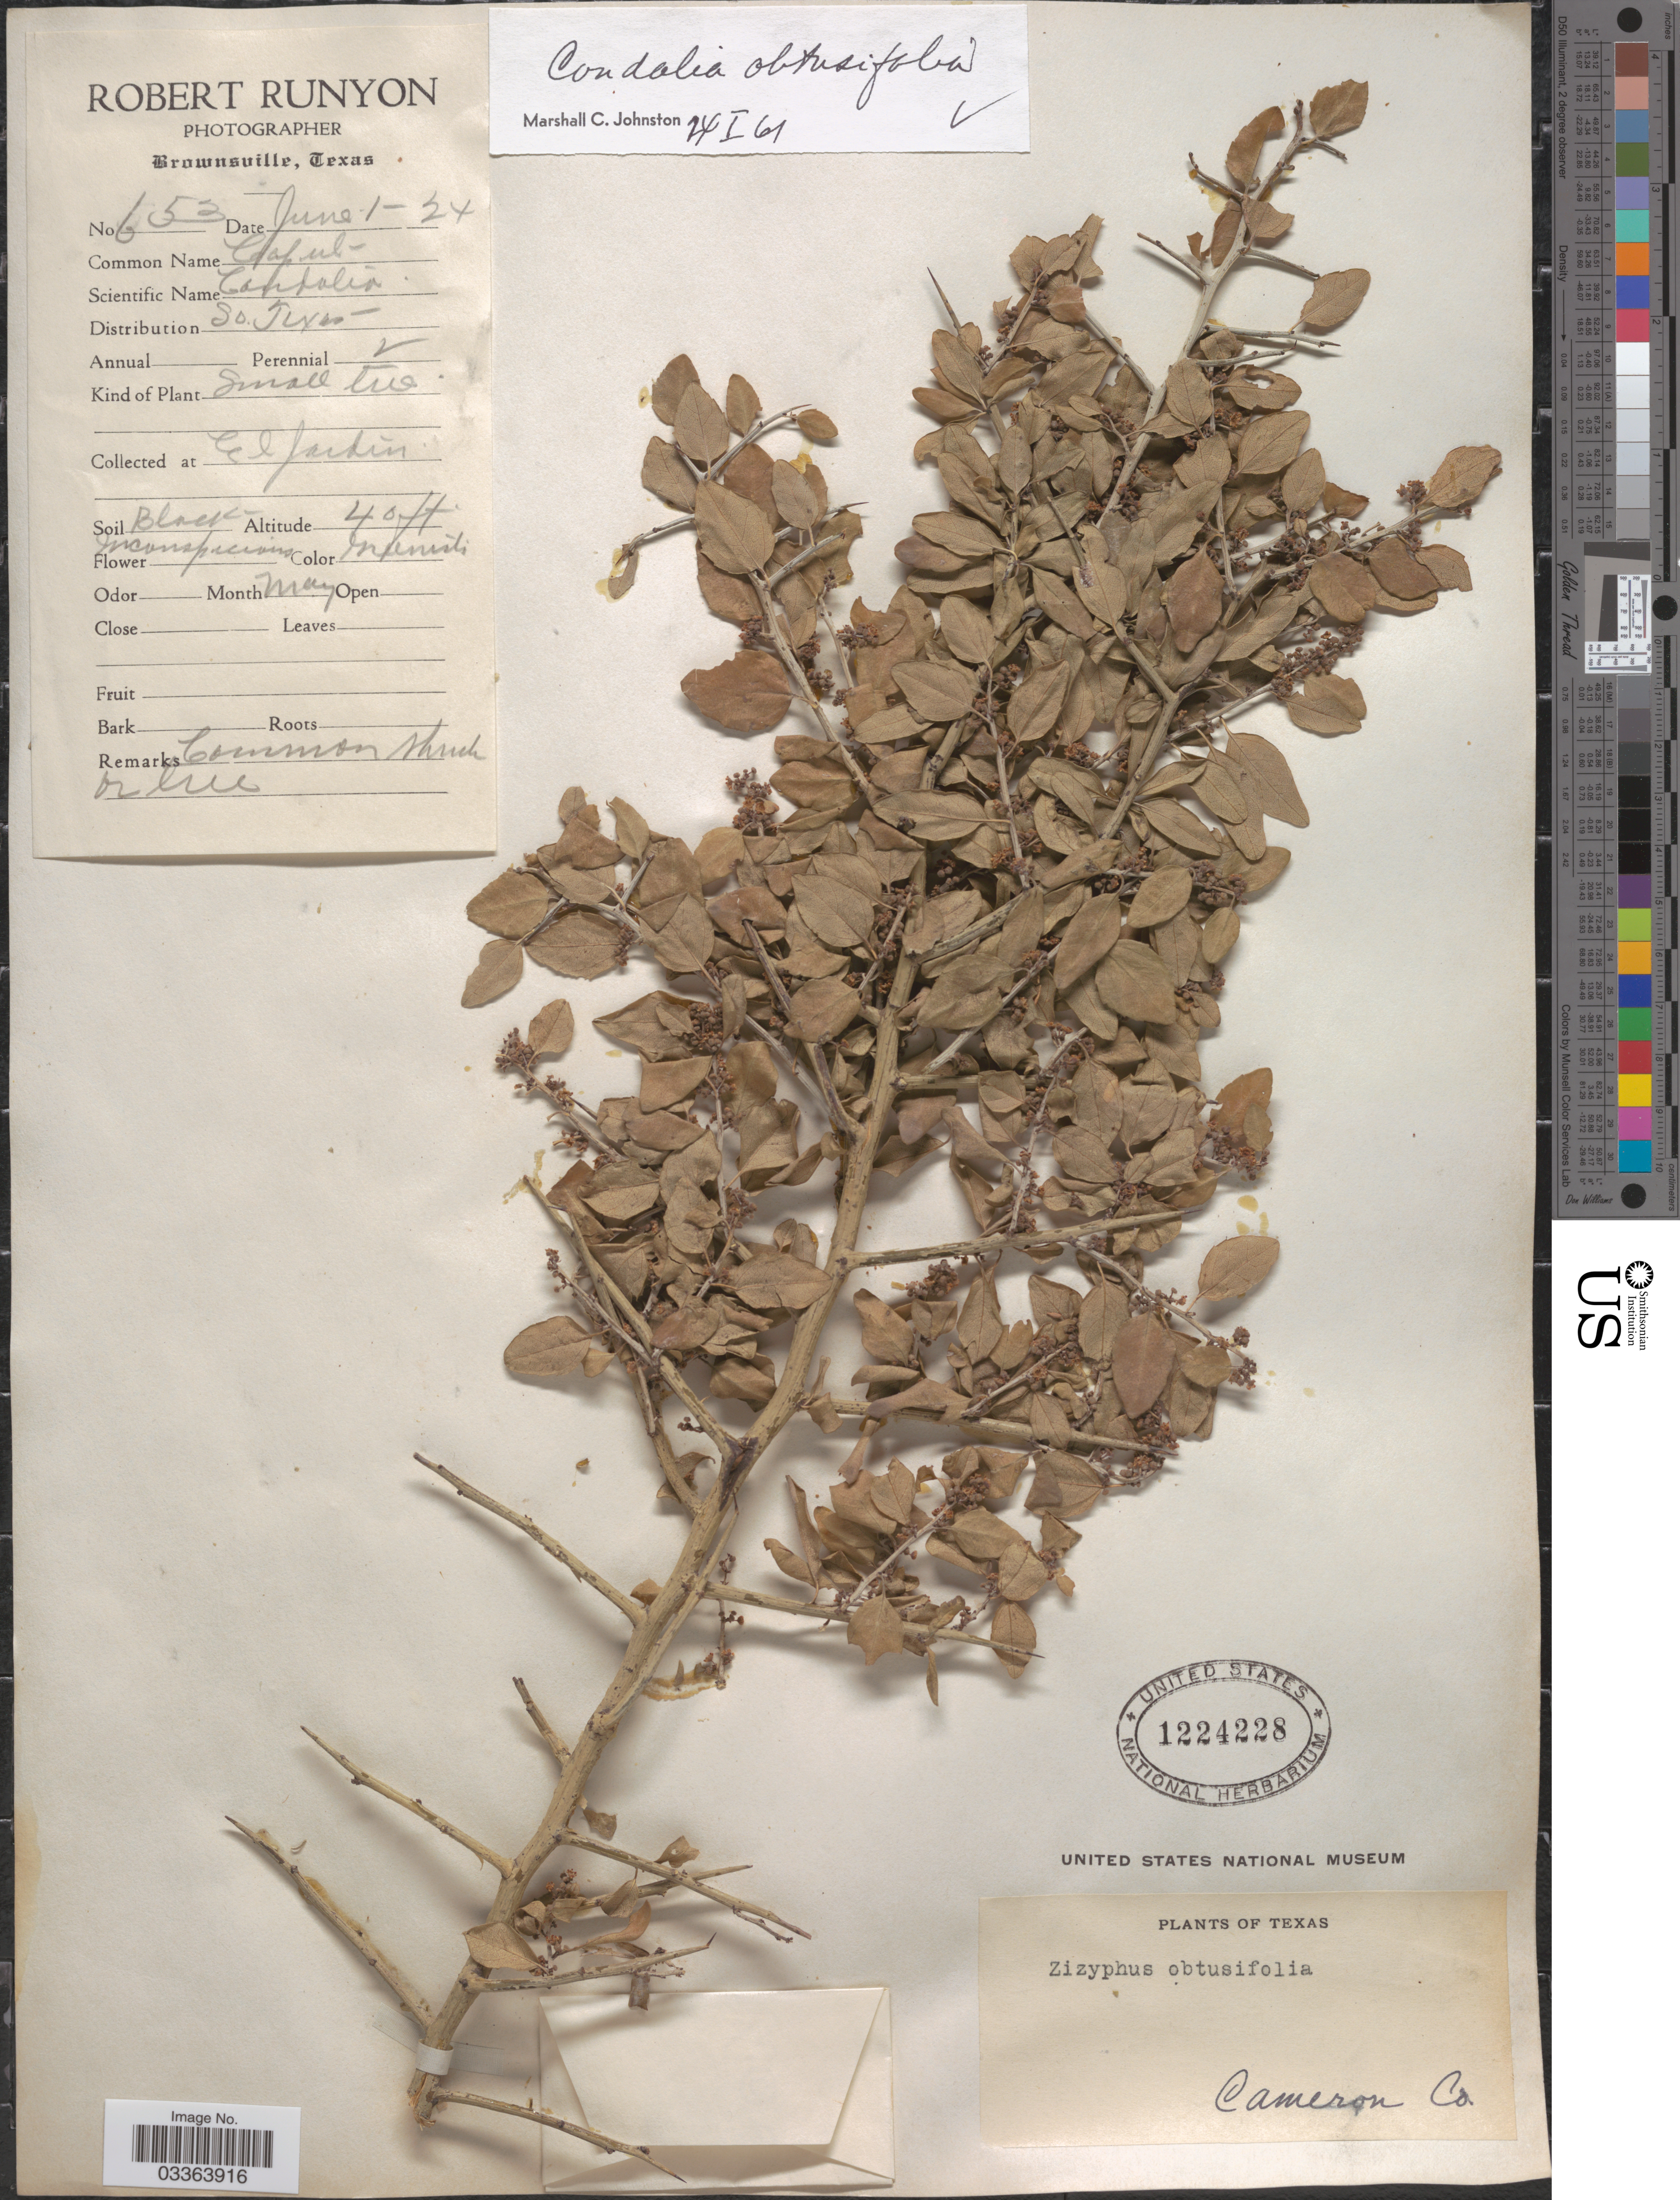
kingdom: Plantae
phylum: Tracheophyta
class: Magnoliopsida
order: Rosales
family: Rhamnaceae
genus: Sarcomphalus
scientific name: Sarcomphalus obtusifolius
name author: (Hook. ex Torr. & A. Gray) Hauenschild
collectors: R. Runyon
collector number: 653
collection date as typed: Transcribed d/m/y: 1/6/24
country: United States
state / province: Texas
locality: So. Texas. El Jardin. Cameron Co.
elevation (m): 12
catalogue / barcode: US 1224228